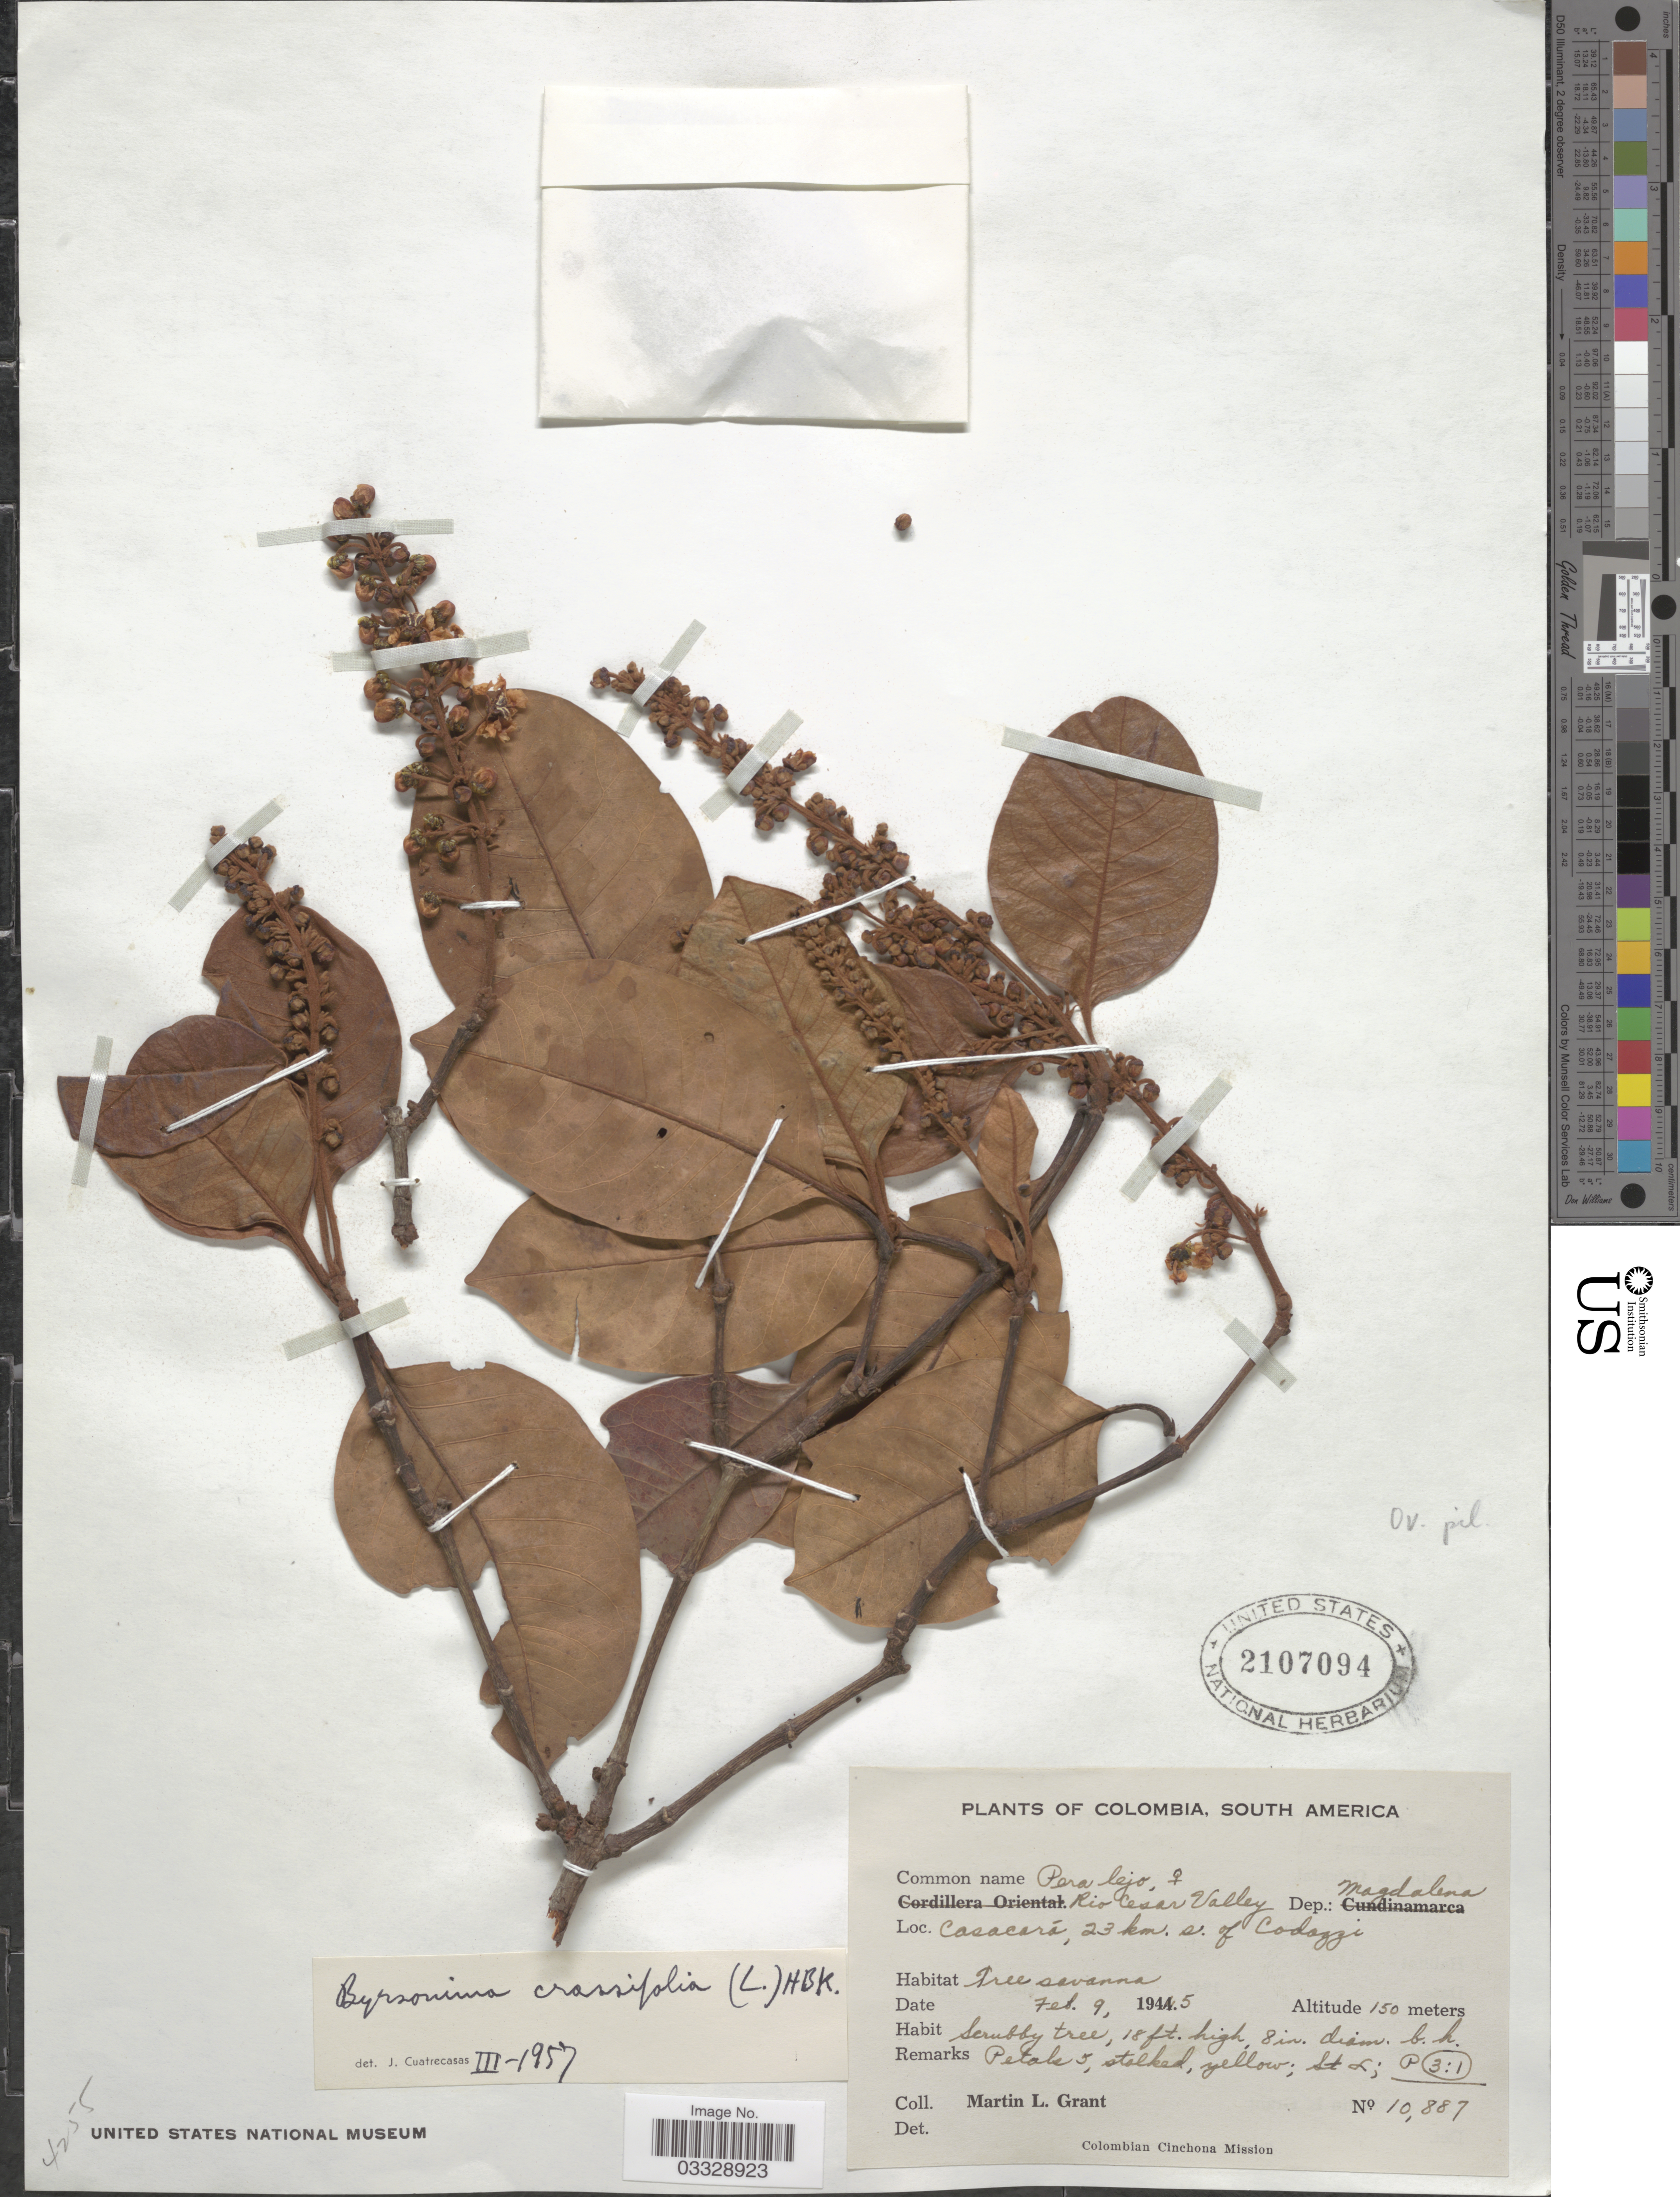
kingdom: Plantae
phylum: Tracheophyta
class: Magnoliopsida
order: Malpighiales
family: Malpighiaceae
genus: Byrsonima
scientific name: Byrsonima crassifolia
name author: (L.) Kunth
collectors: M. L. Grant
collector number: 10887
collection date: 1945-02-09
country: Colombia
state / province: Magdalena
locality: Rio Cesar Valley. Dep.: Magdalena. Casacará, 23 km. s. of Codazzi.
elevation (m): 150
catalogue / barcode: US 2107094